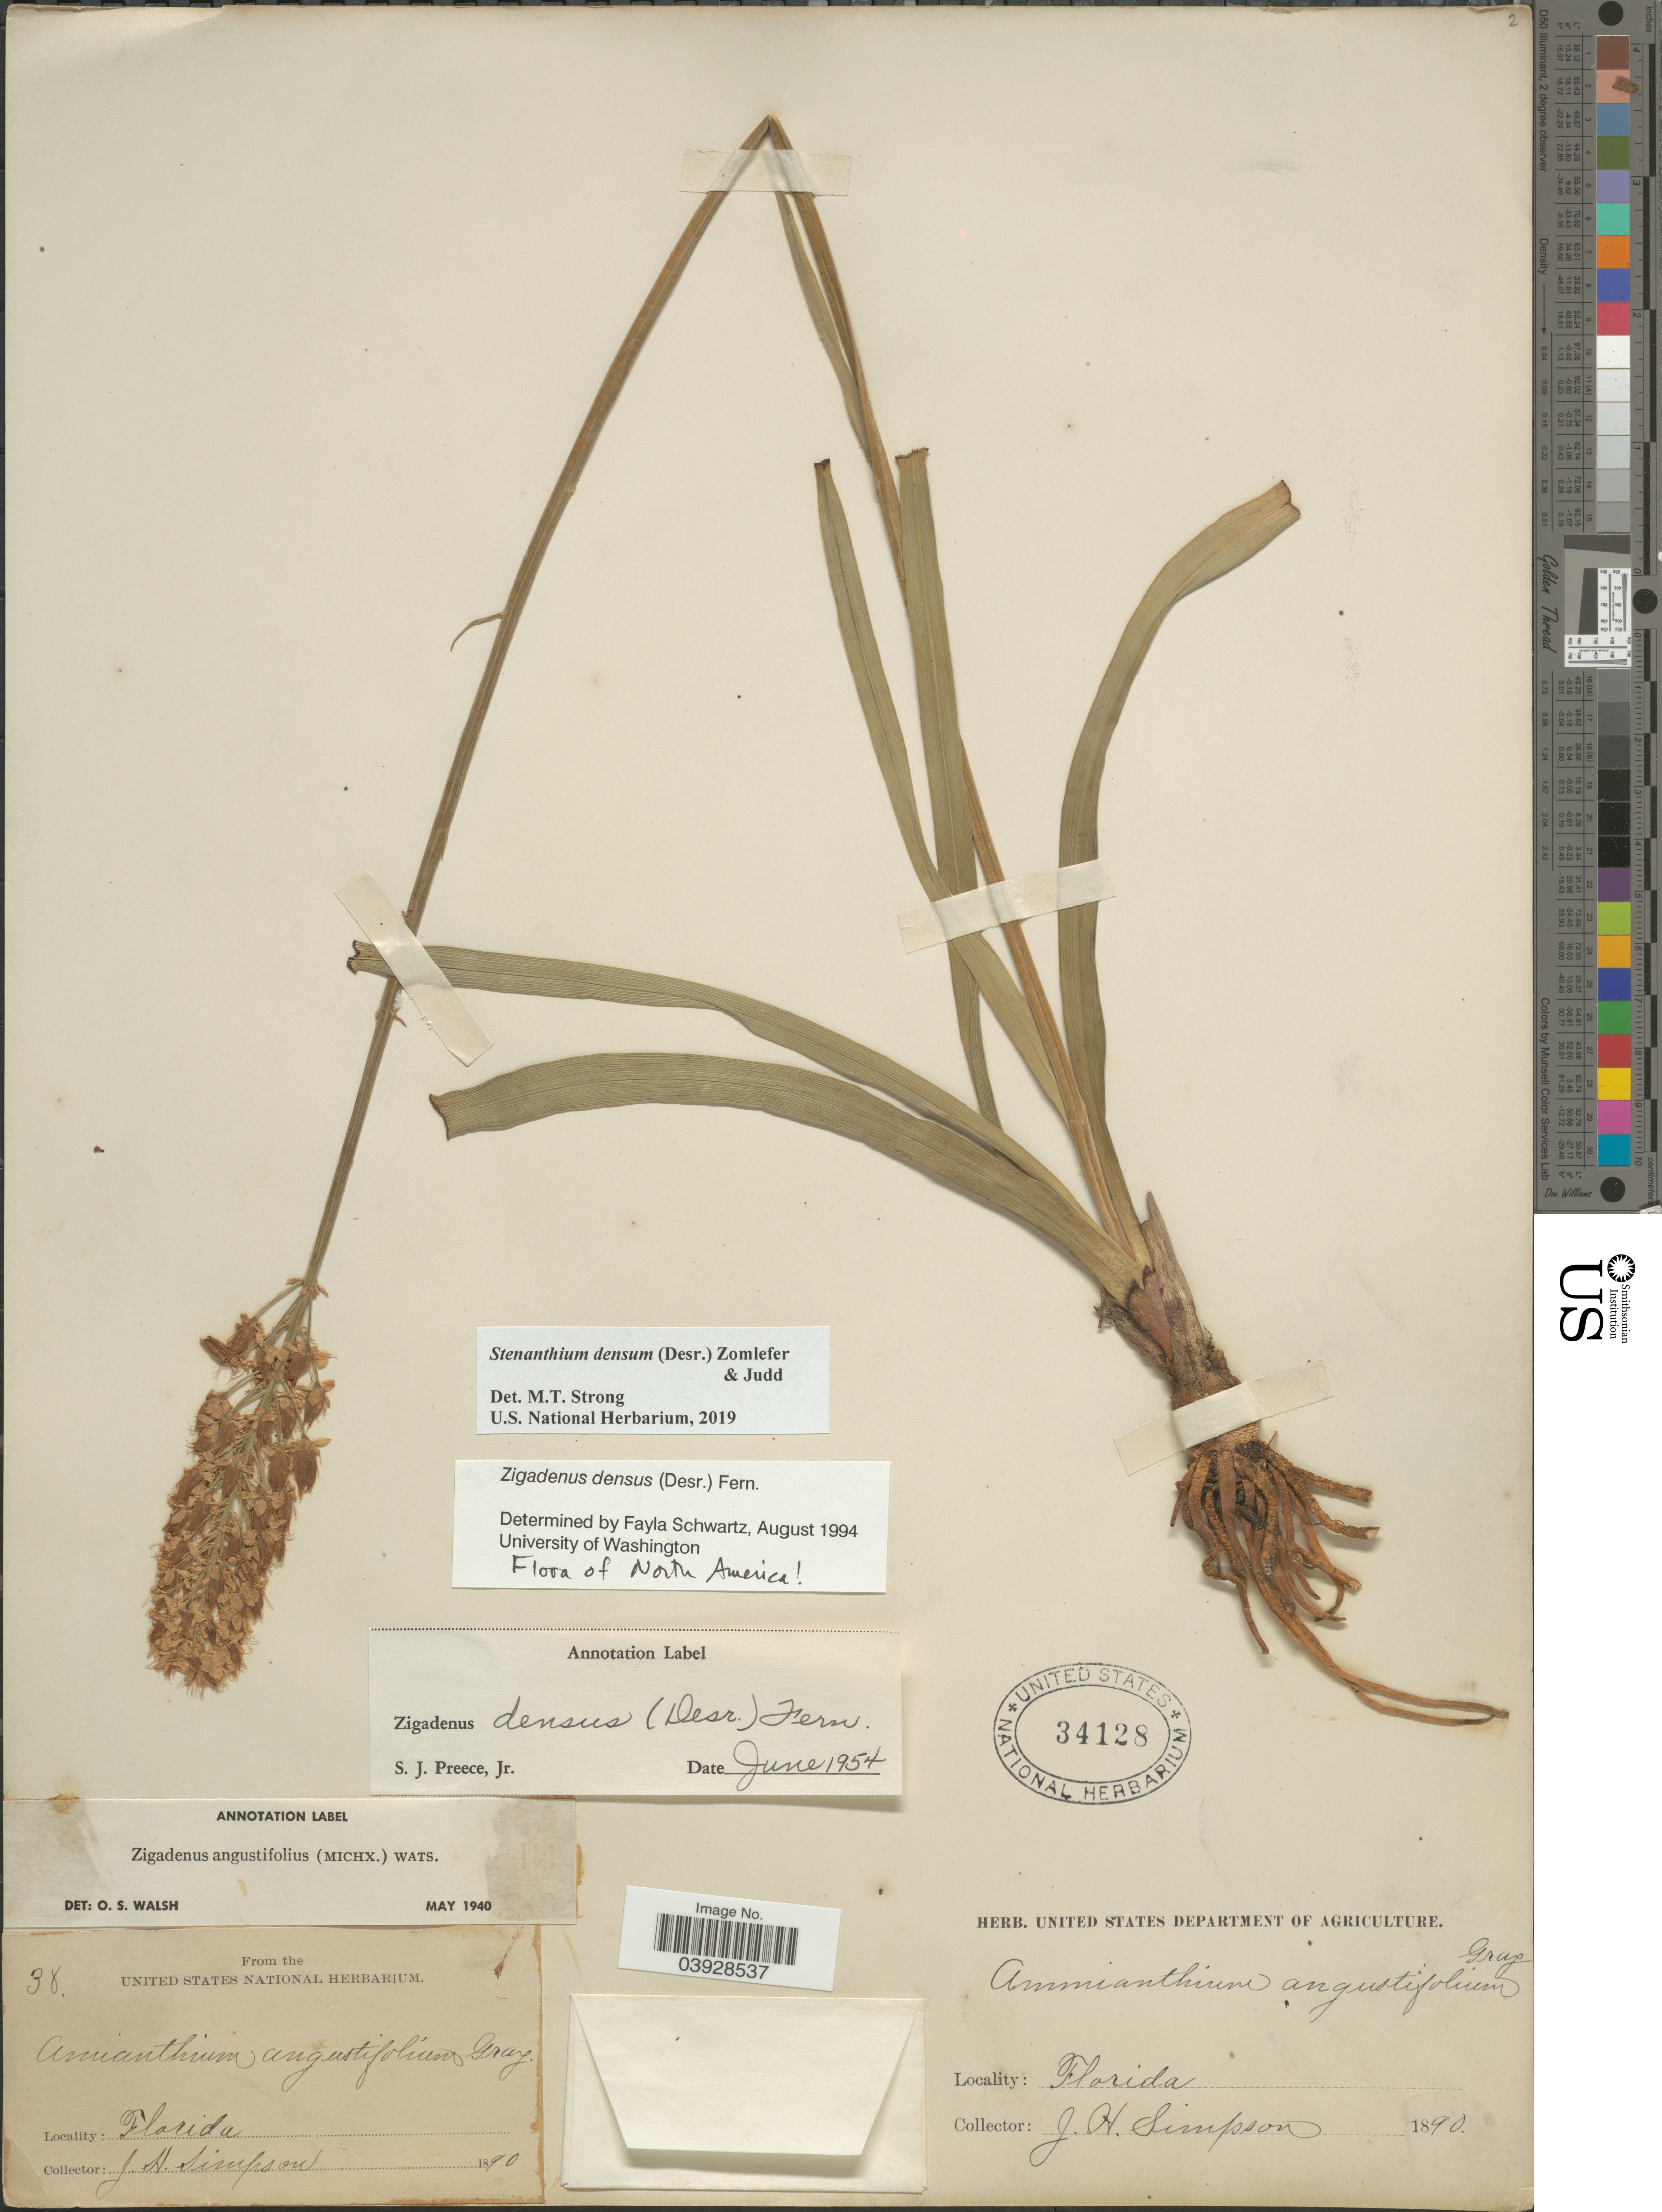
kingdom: Plantae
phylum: Tracheophyta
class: Liliopsida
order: Liliales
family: Melanthiaceae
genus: Stenanthium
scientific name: Stenanthium densum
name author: (Desr.) Zomlefer & Judd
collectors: J. H. Simpson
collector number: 38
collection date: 1890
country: United States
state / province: Florida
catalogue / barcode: US 34128